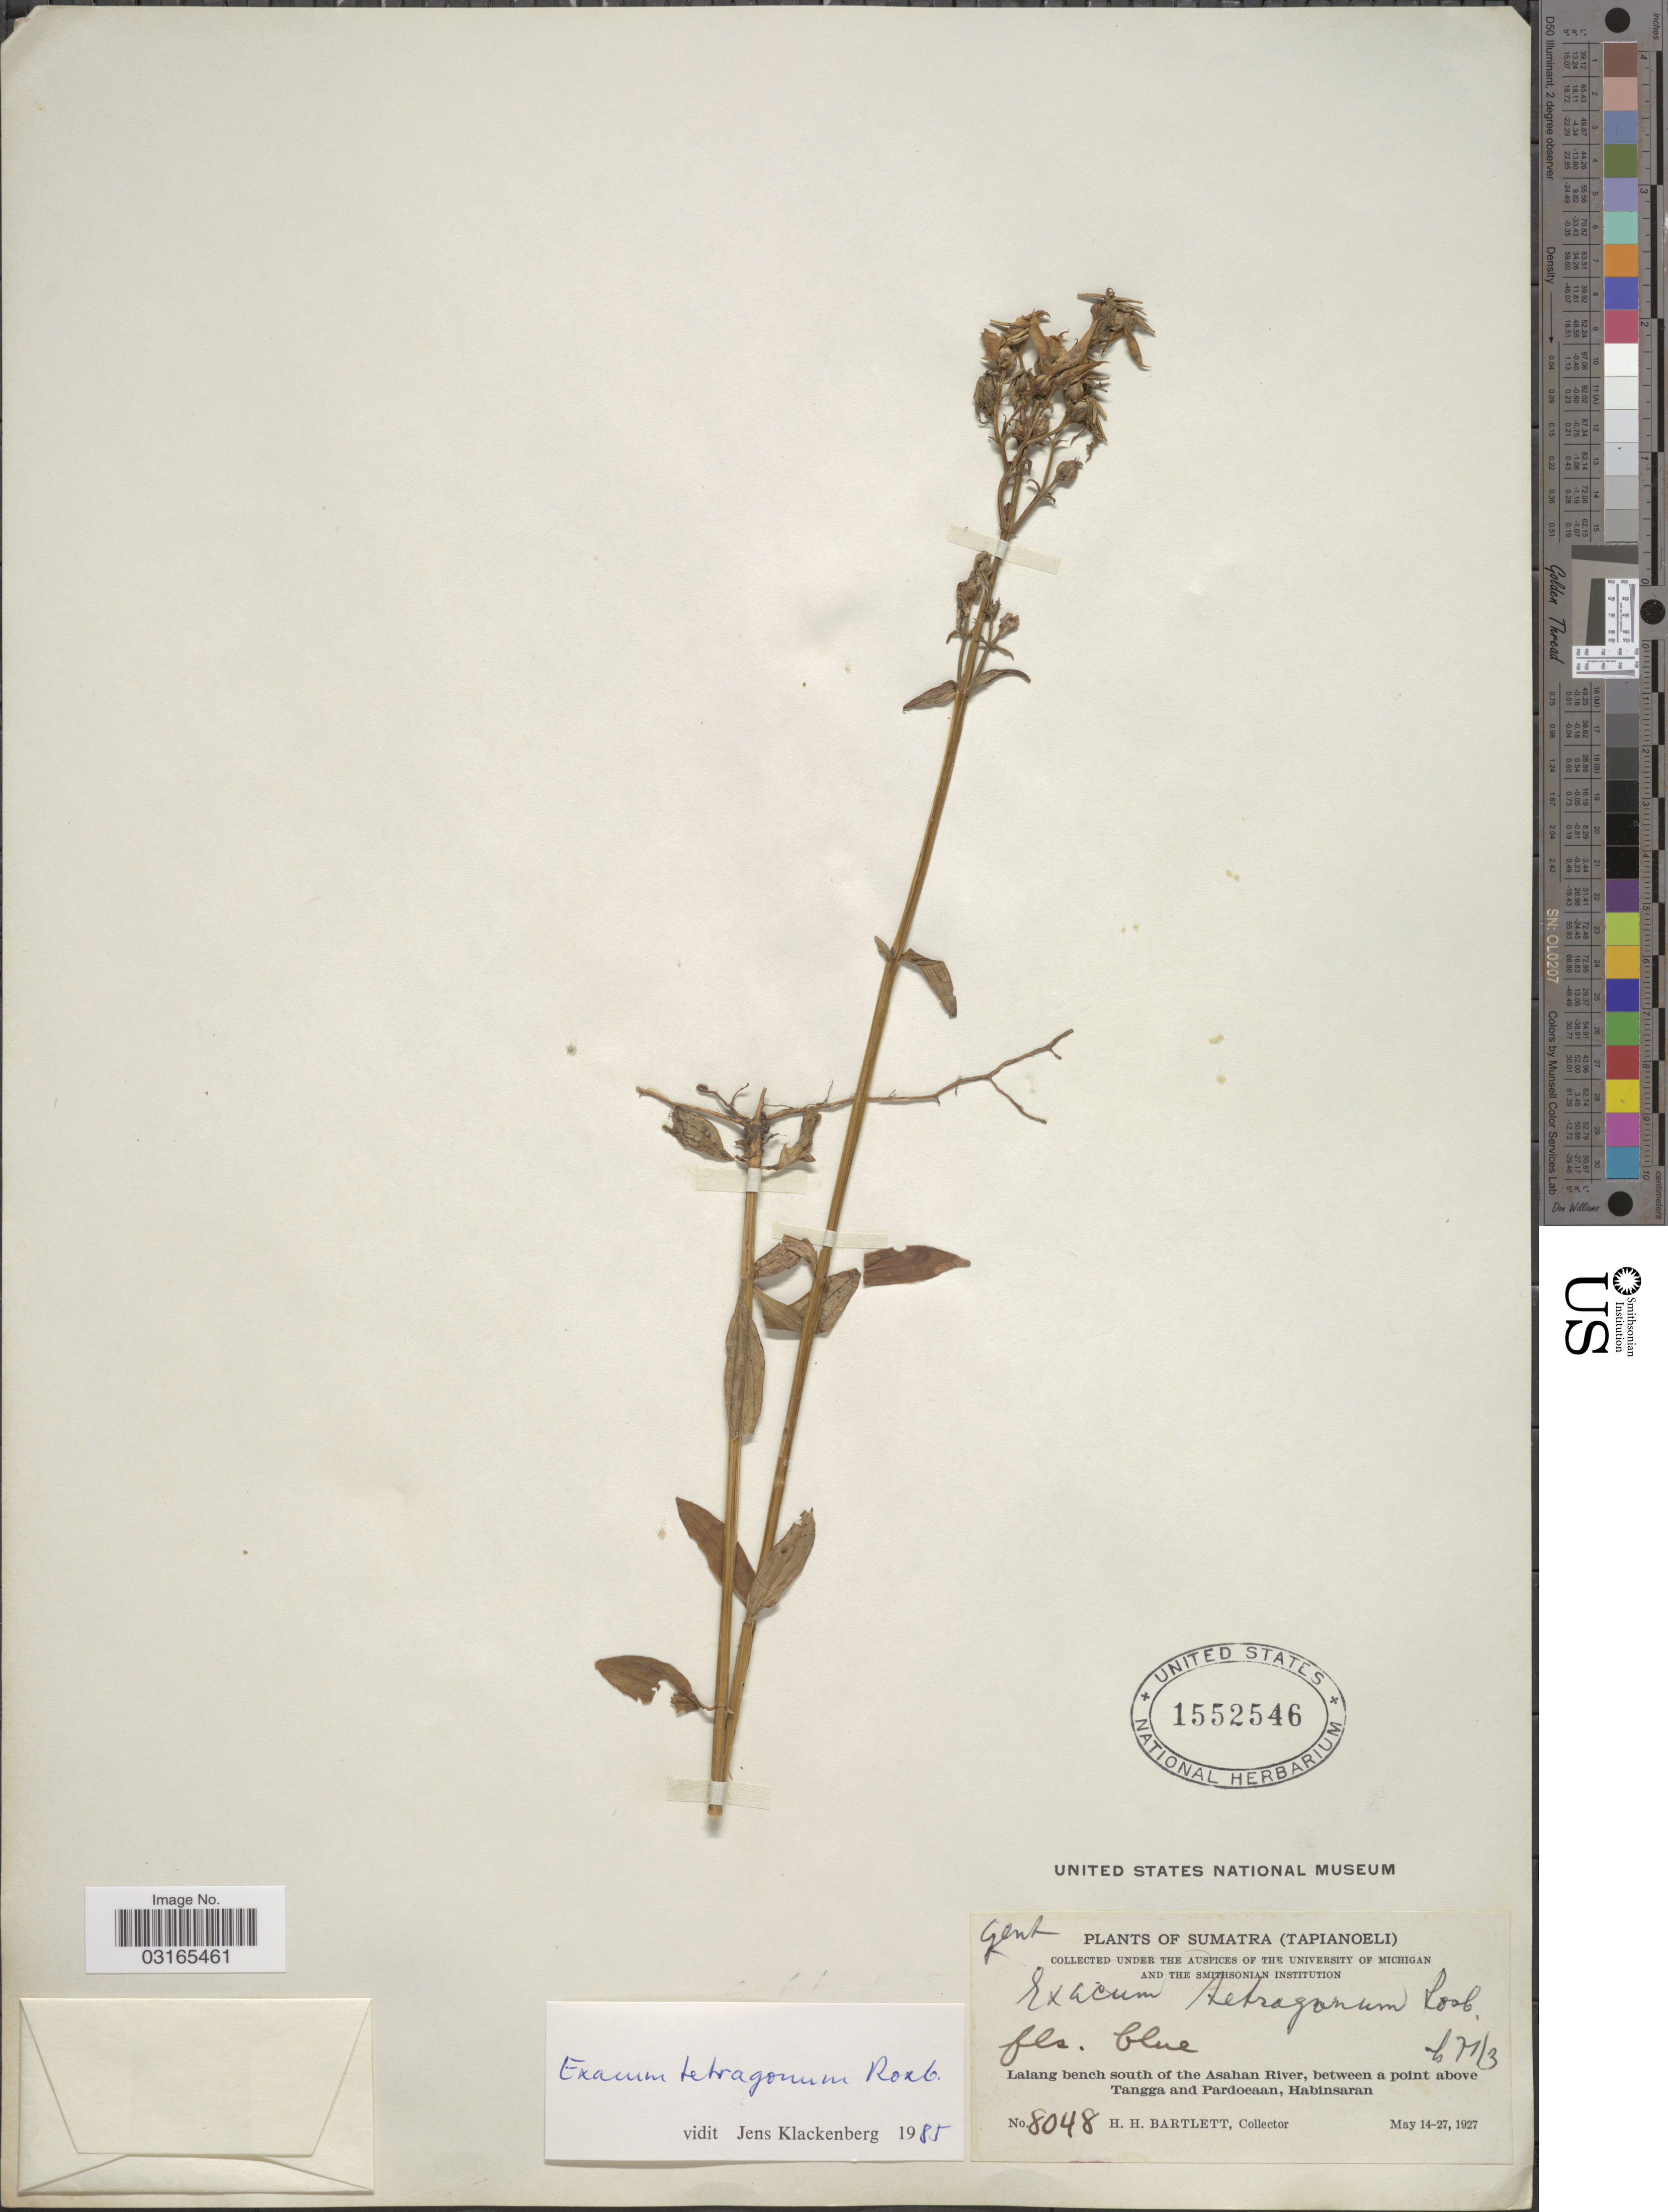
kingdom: Plantae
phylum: Tracheophyta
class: Magnoliopsida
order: Gentianales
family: Gentianaceae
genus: Exacum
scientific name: Exacum tetragonum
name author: Roxb.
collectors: H. H. Bartlett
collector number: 8048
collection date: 1927-05-14/1927-05-27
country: Indonesia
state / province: Sumatra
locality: (Tapianoeli). Lalang bench south of the Asahan River, between a point above Tangga and Pardoeaan, Habinsaran.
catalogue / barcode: US 1552546